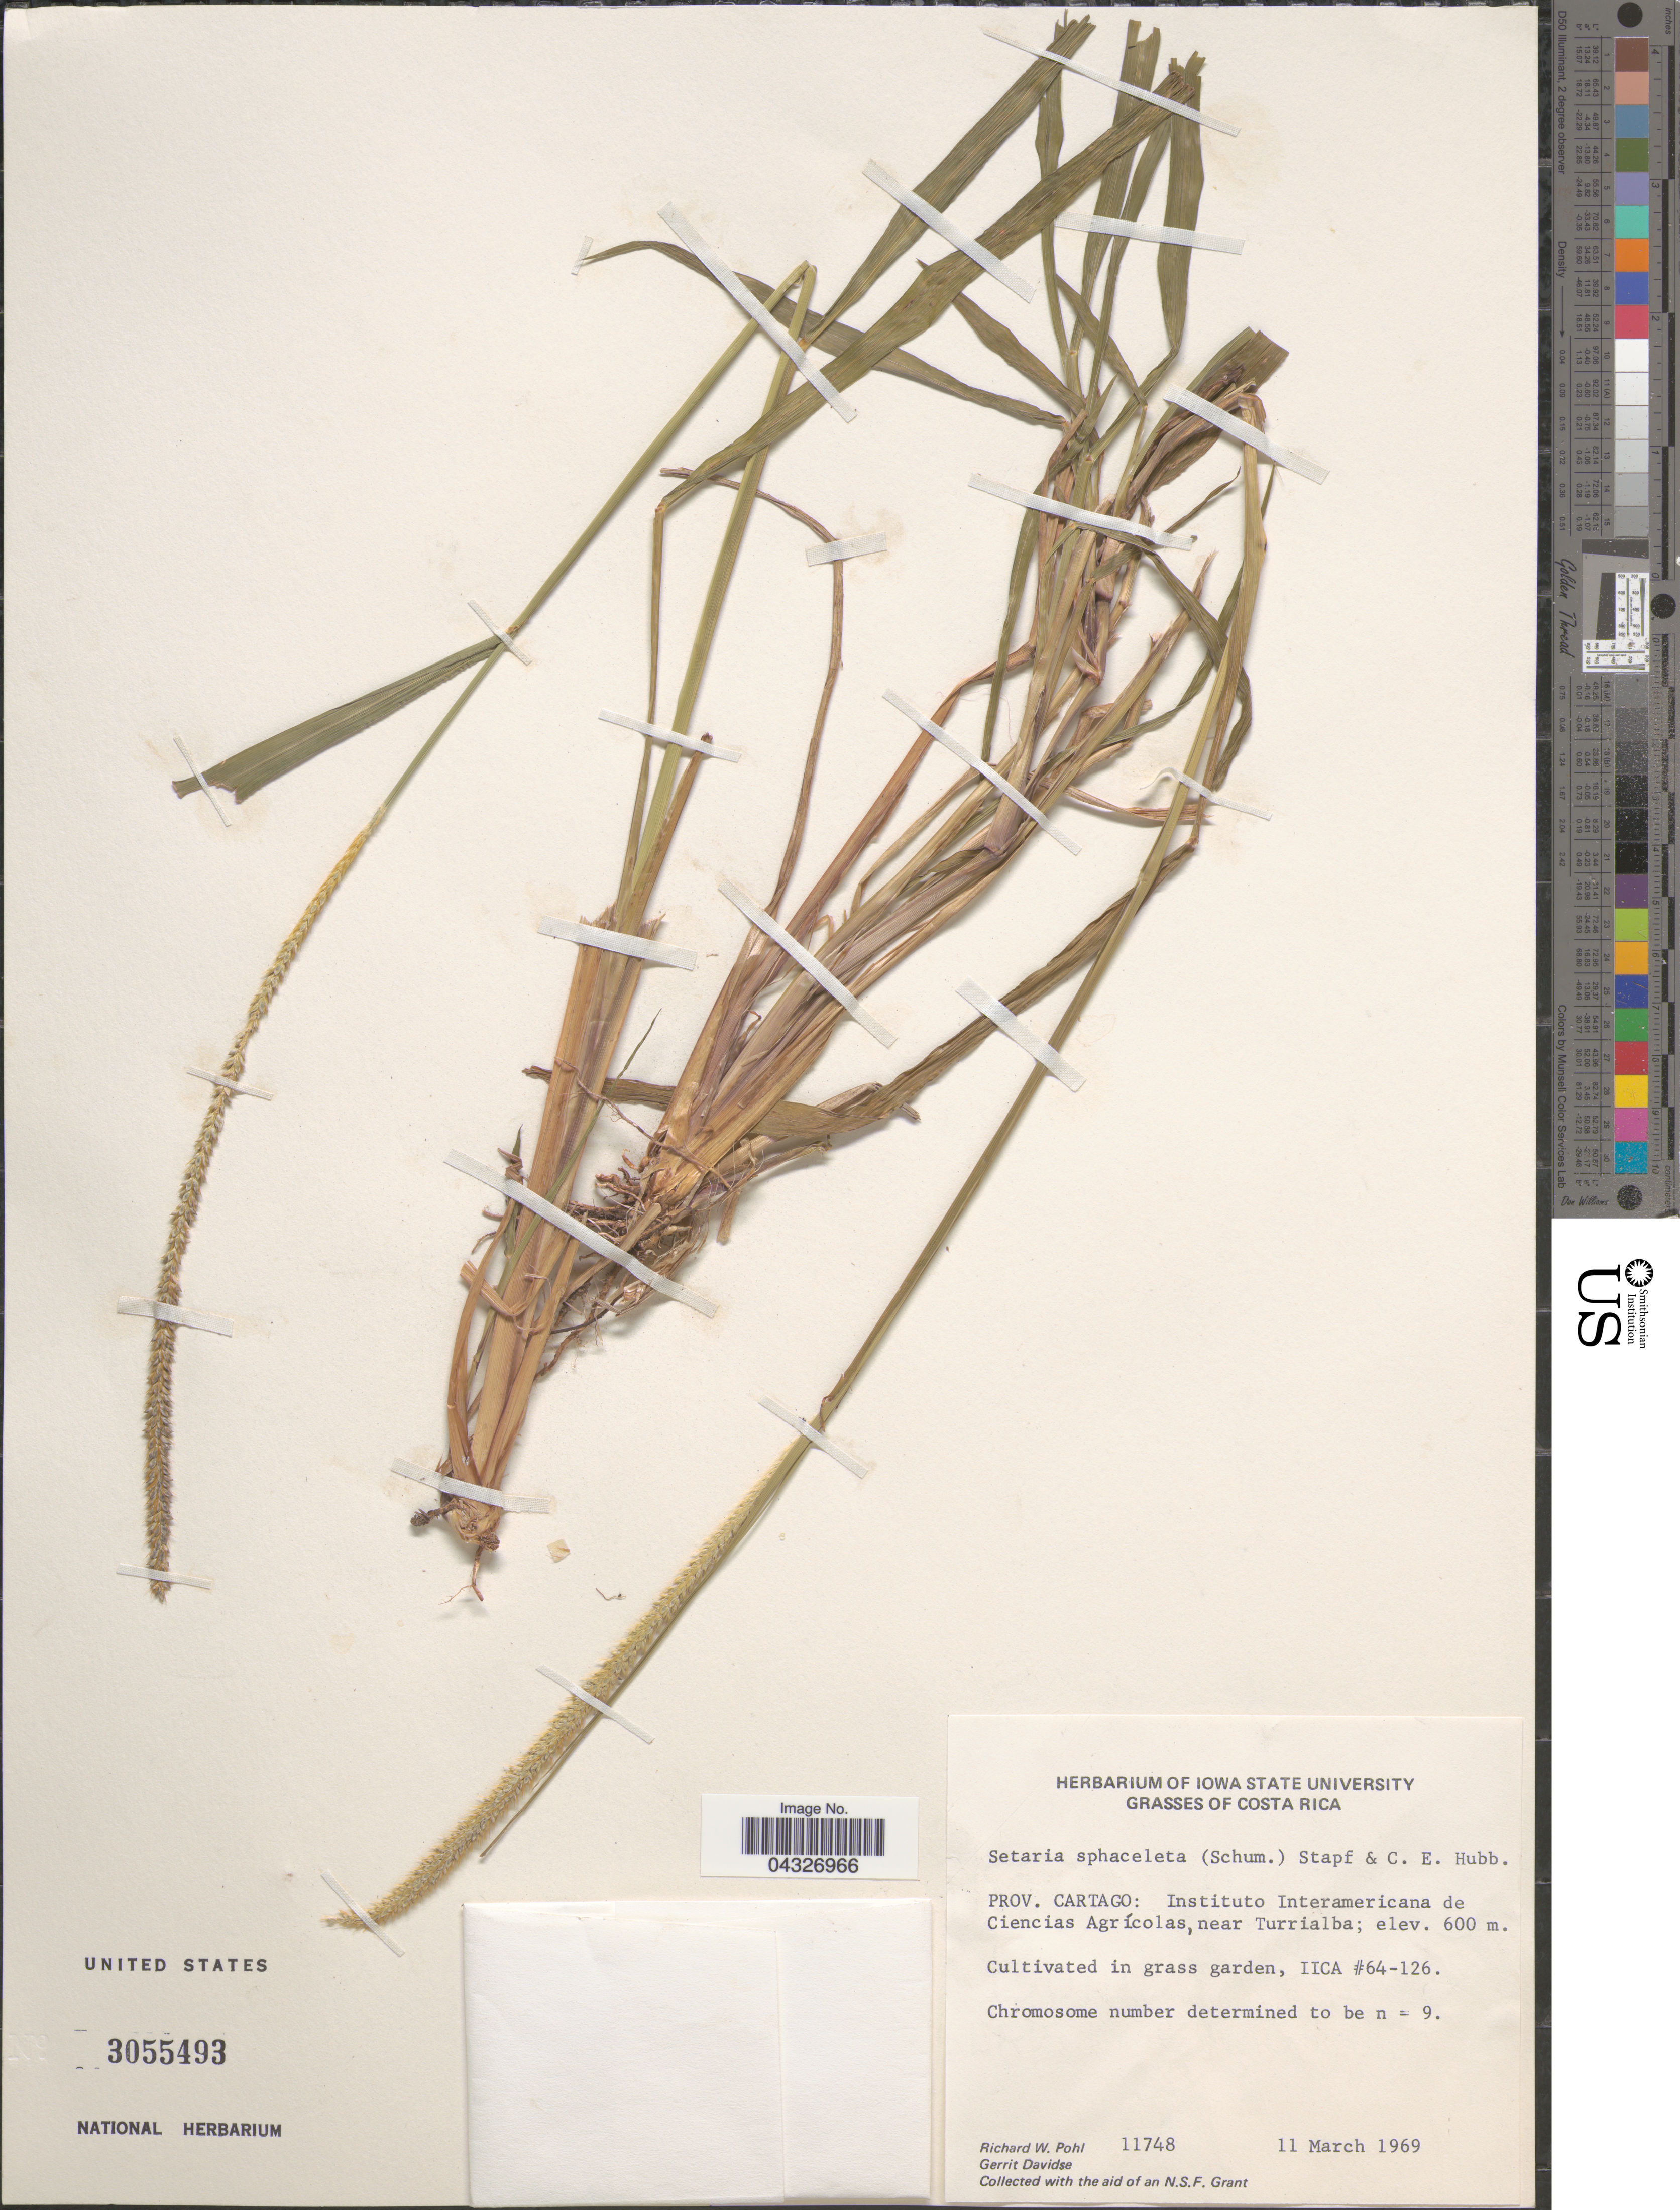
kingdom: Plantae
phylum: Tracheophyta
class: Liliopsida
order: Poales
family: Poaceae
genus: Setaria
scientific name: Setaria sphacelata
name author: (Schumach.) Stapf & Hubb. ex Moss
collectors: R. W. Pohl & G. Davidse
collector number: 11748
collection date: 1969-03-11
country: Costa Rica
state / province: Cartago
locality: Instituto Interamericana de Ciencias Agrícolas, near Turrialba. IICA #64-126.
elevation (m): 600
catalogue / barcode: US 3055493